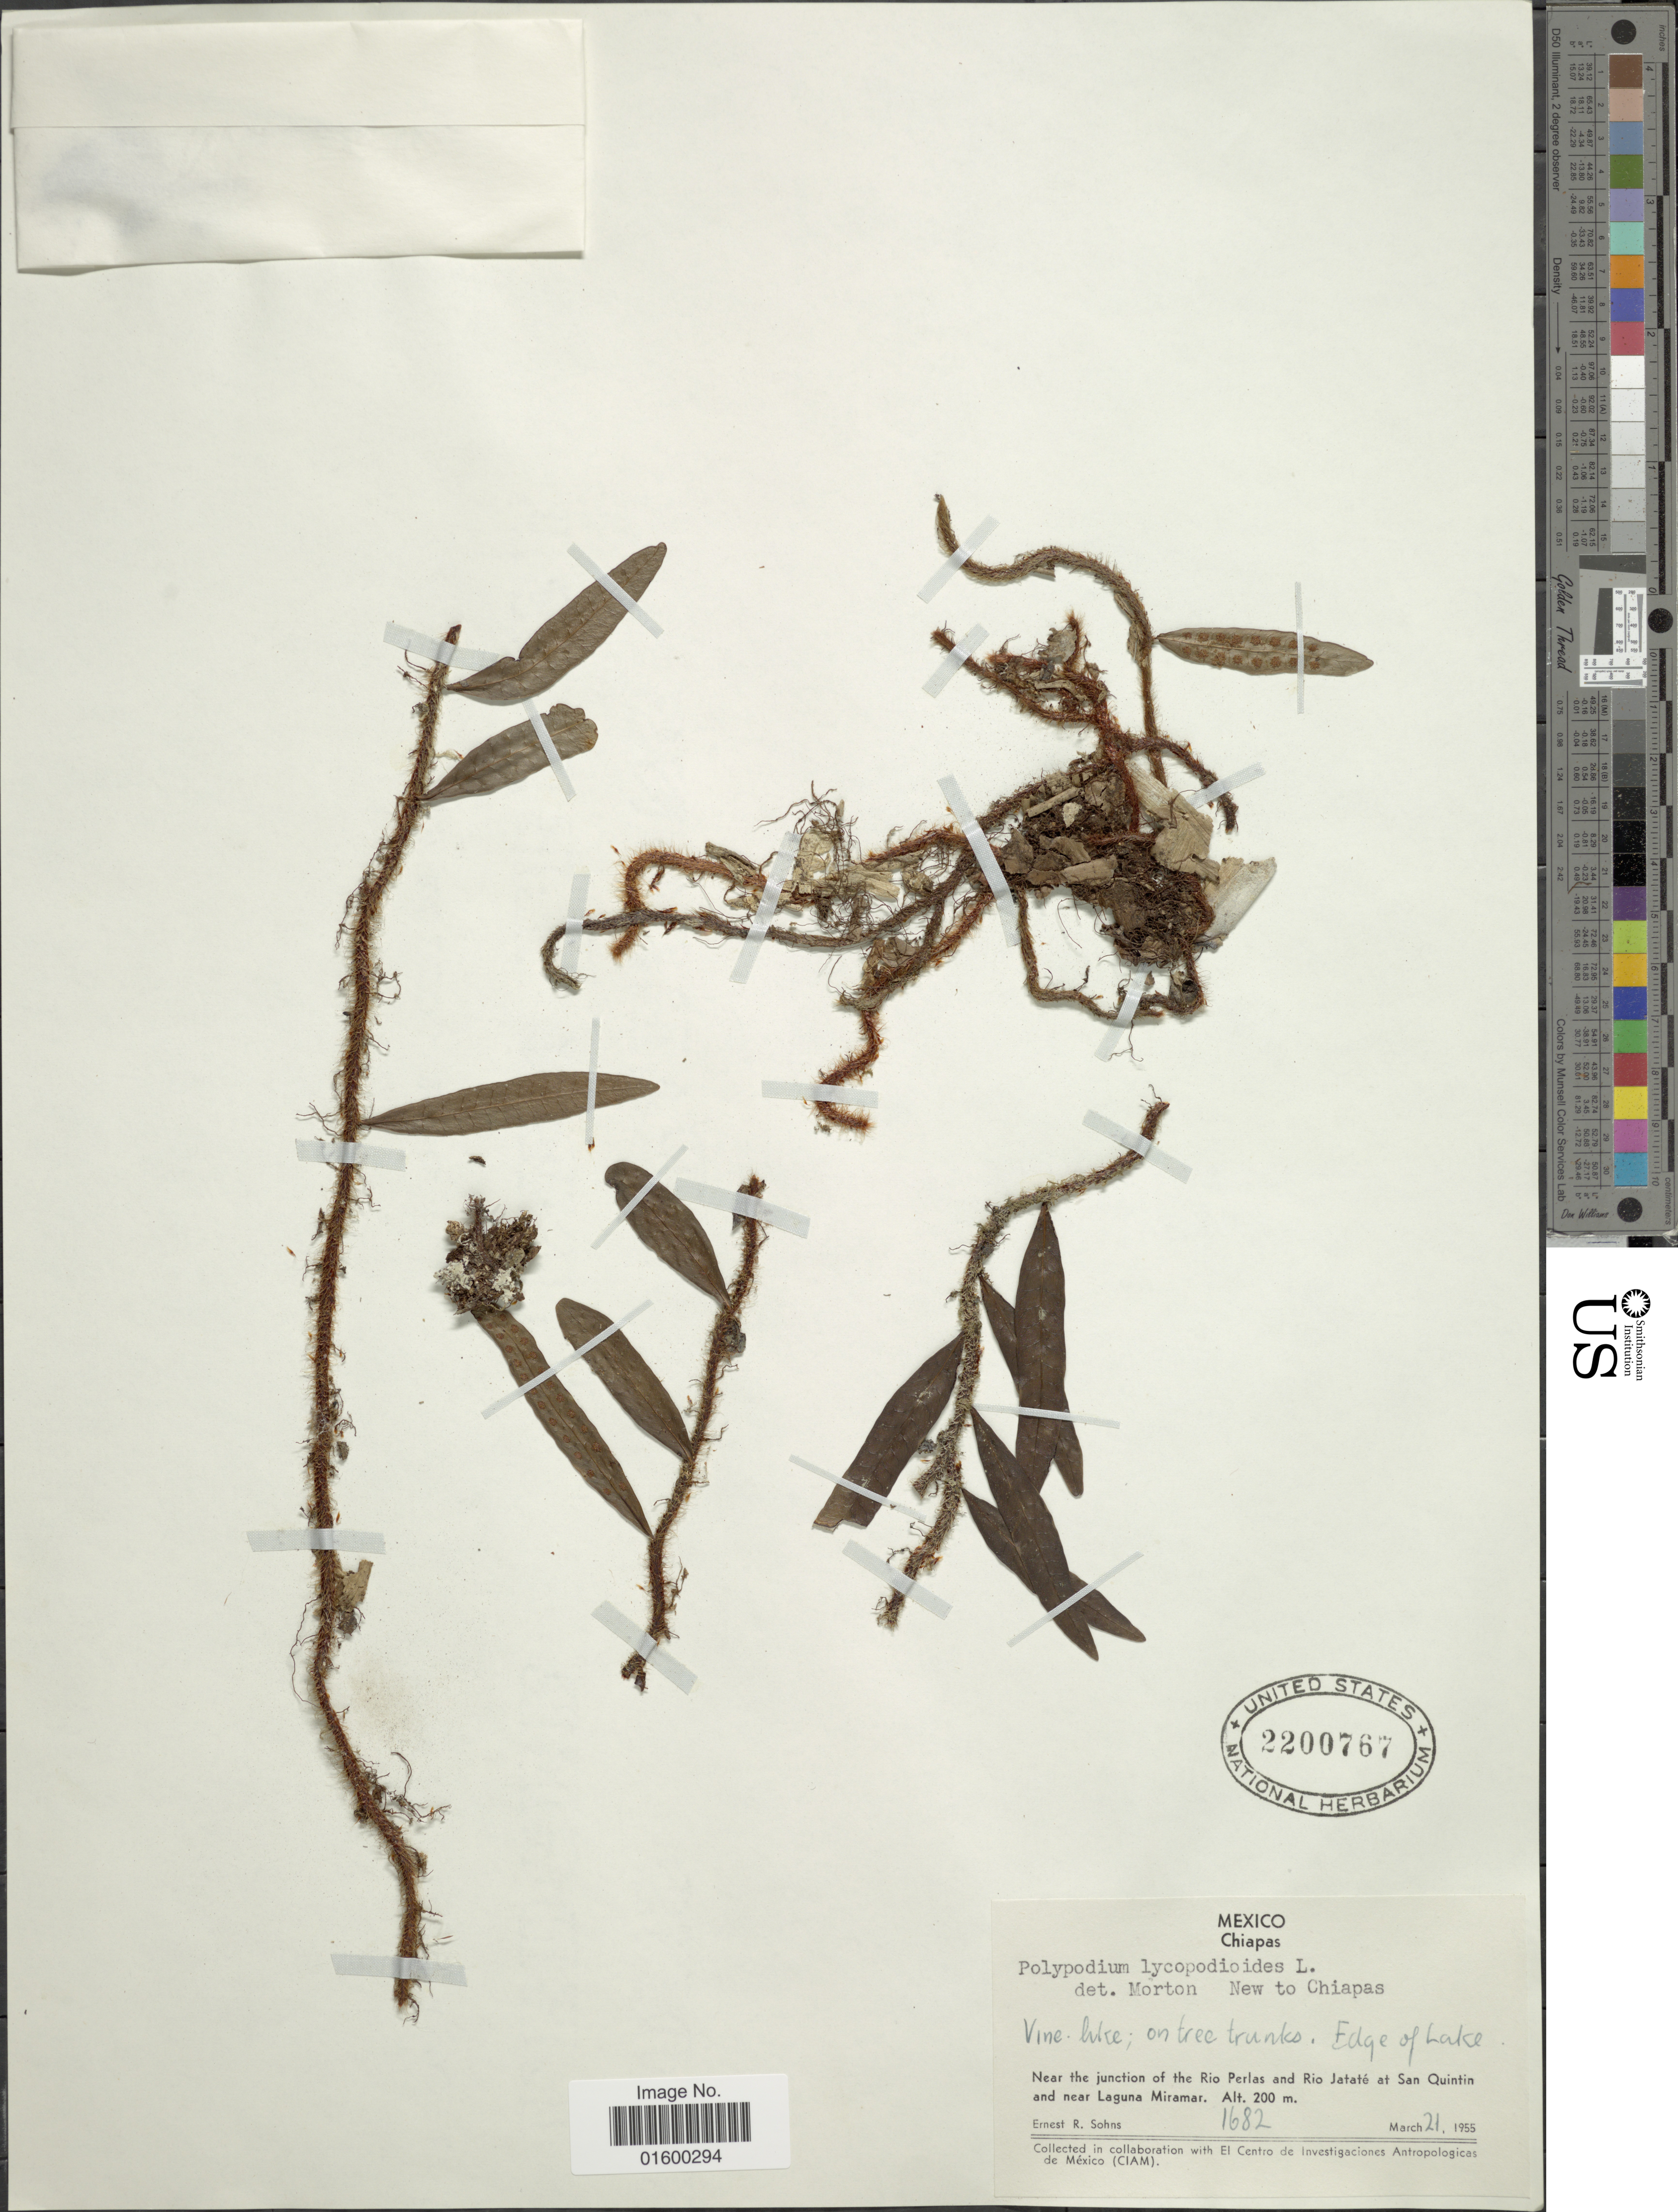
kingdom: Plantae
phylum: Tracheophyta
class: Polypodiopsida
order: Polypodiales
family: Polypodiaceae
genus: Microgramma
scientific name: Microgramma lycopodioides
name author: (L.) Copel.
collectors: E. R. Sohns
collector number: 1682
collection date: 1955-03-21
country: Mexico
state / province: Chiapas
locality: Near the junction of the Rio Perlas and Rio Jatate at San Quintin and near Laguna Miramar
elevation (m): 200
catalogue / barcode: US 2200767